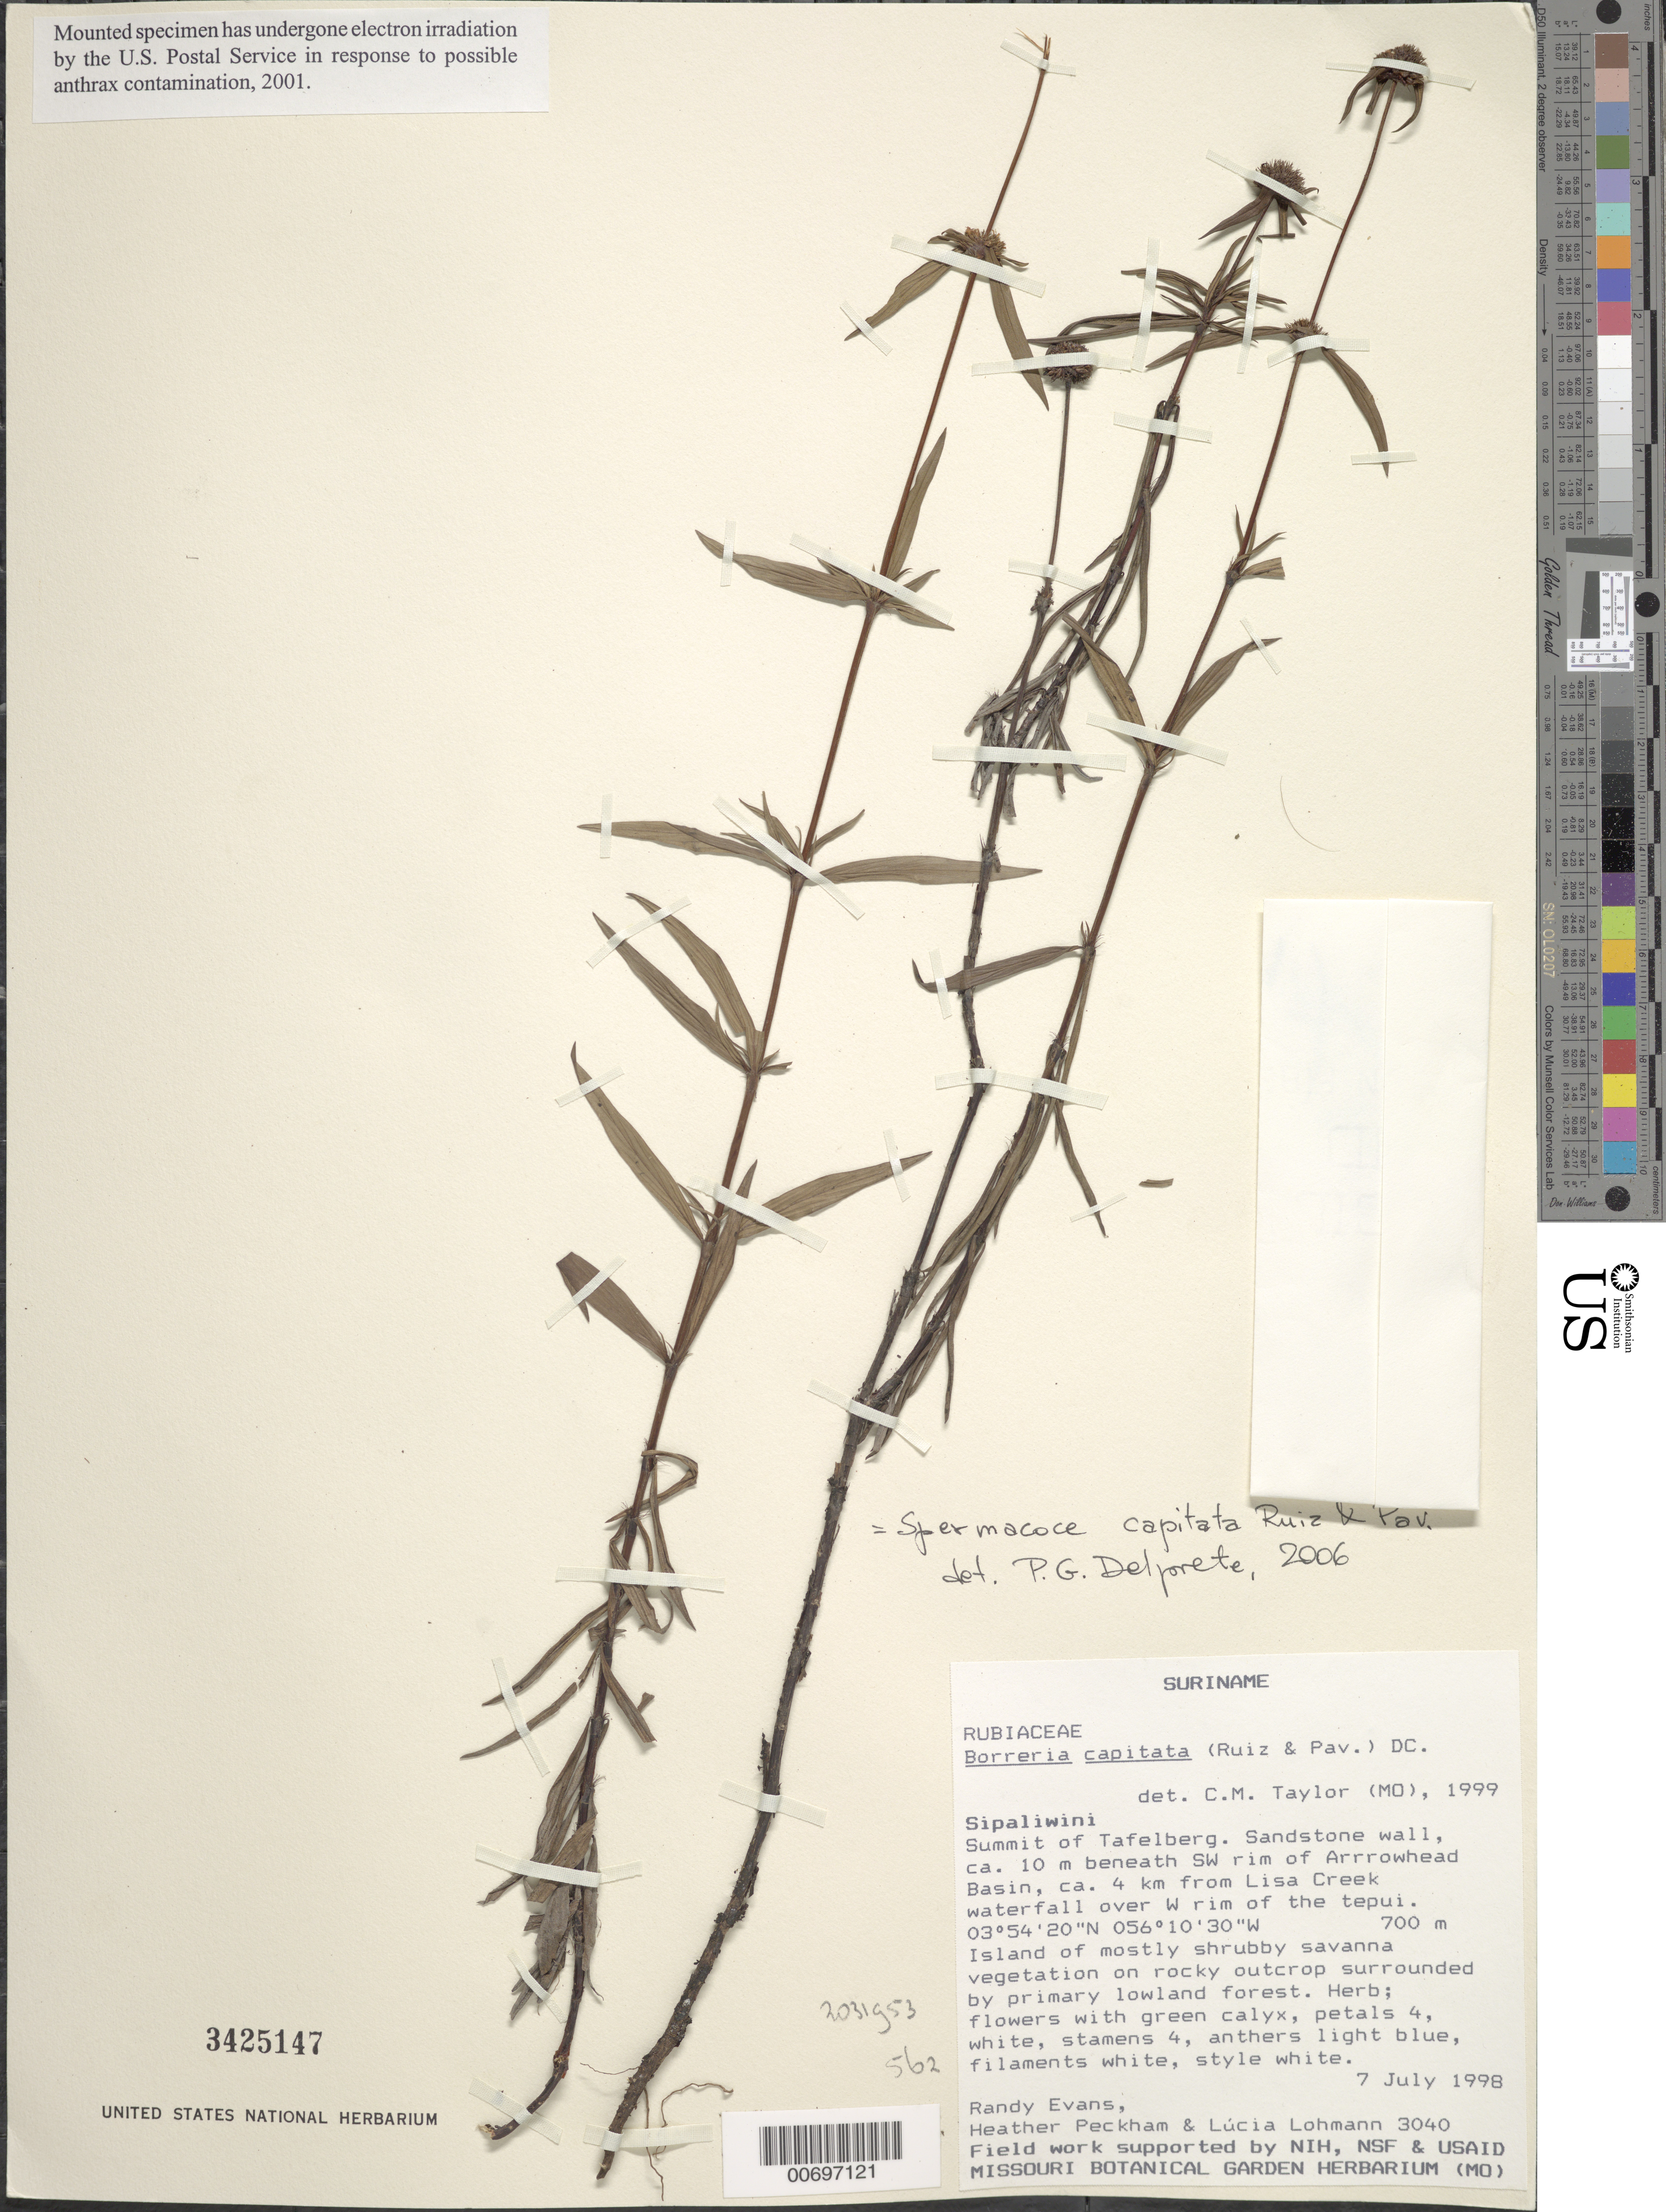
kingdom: Plantae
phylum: Tracheophyta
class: Magnoliopsida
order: Gentianales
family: Rubiaceae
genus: Spermacoce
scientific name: Spermacoce capitata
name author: Ruiz & Pav.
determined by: Delprete, P. G., Herb. de Guyane Cay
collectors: R. Evans, H. Peckham & L. Lohmann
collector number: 3040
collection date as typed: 7-Jul-98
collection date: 1998-07-07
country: Suriname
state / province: Sipaliwini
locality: Tafelberg (Table Mountain), Arrowhead Basin, 10 m beneath SW rim of ; ca. 4 km from Lisa Creek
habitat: Island of mostly shrubby savanna vegetation on rocky outcrop surrounded by primary lowland forest. Sandstone wall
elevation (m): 700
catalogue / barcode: US 3425147